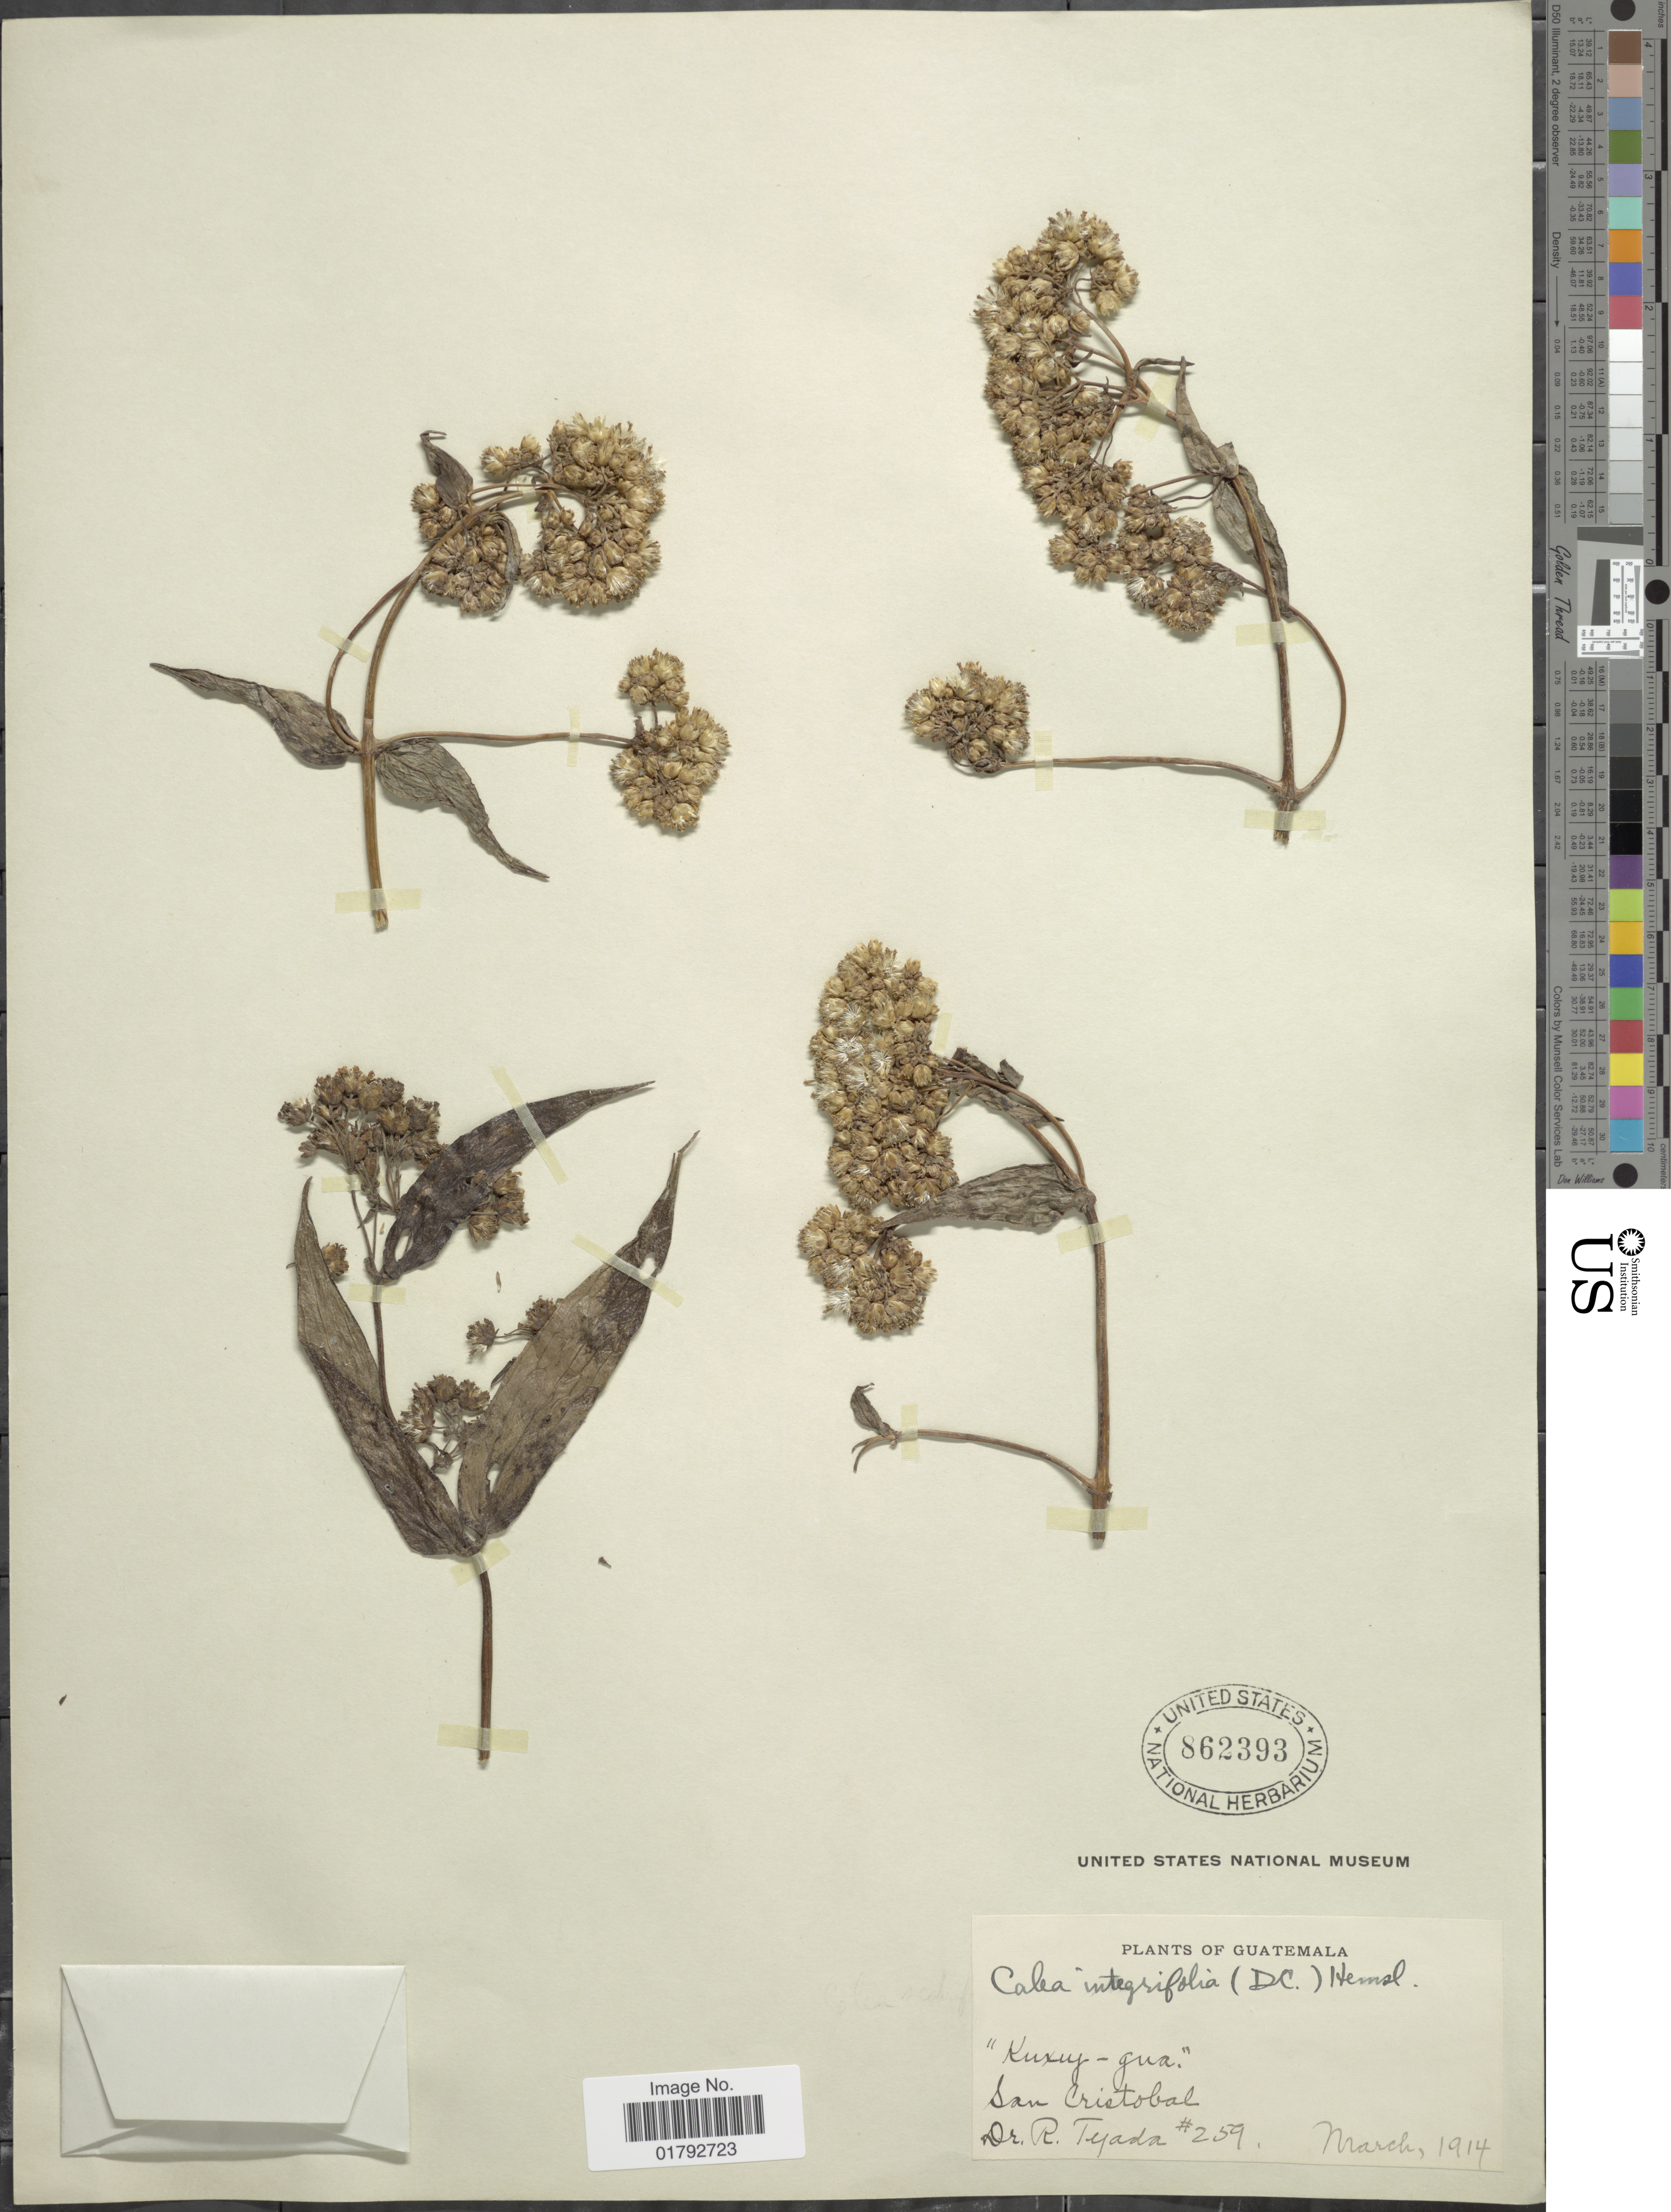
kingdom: Plantae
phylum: Tracheophyta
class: Magnoliopsida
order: Asterales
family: Asteraceae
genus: Alloispermum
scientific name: Alloispermum integrifolium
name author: (DC.) H. Rob.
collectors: R. Tejada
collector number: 259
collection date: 1914-03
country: Guatemala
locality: San Cristobal,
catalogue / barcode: US 862393